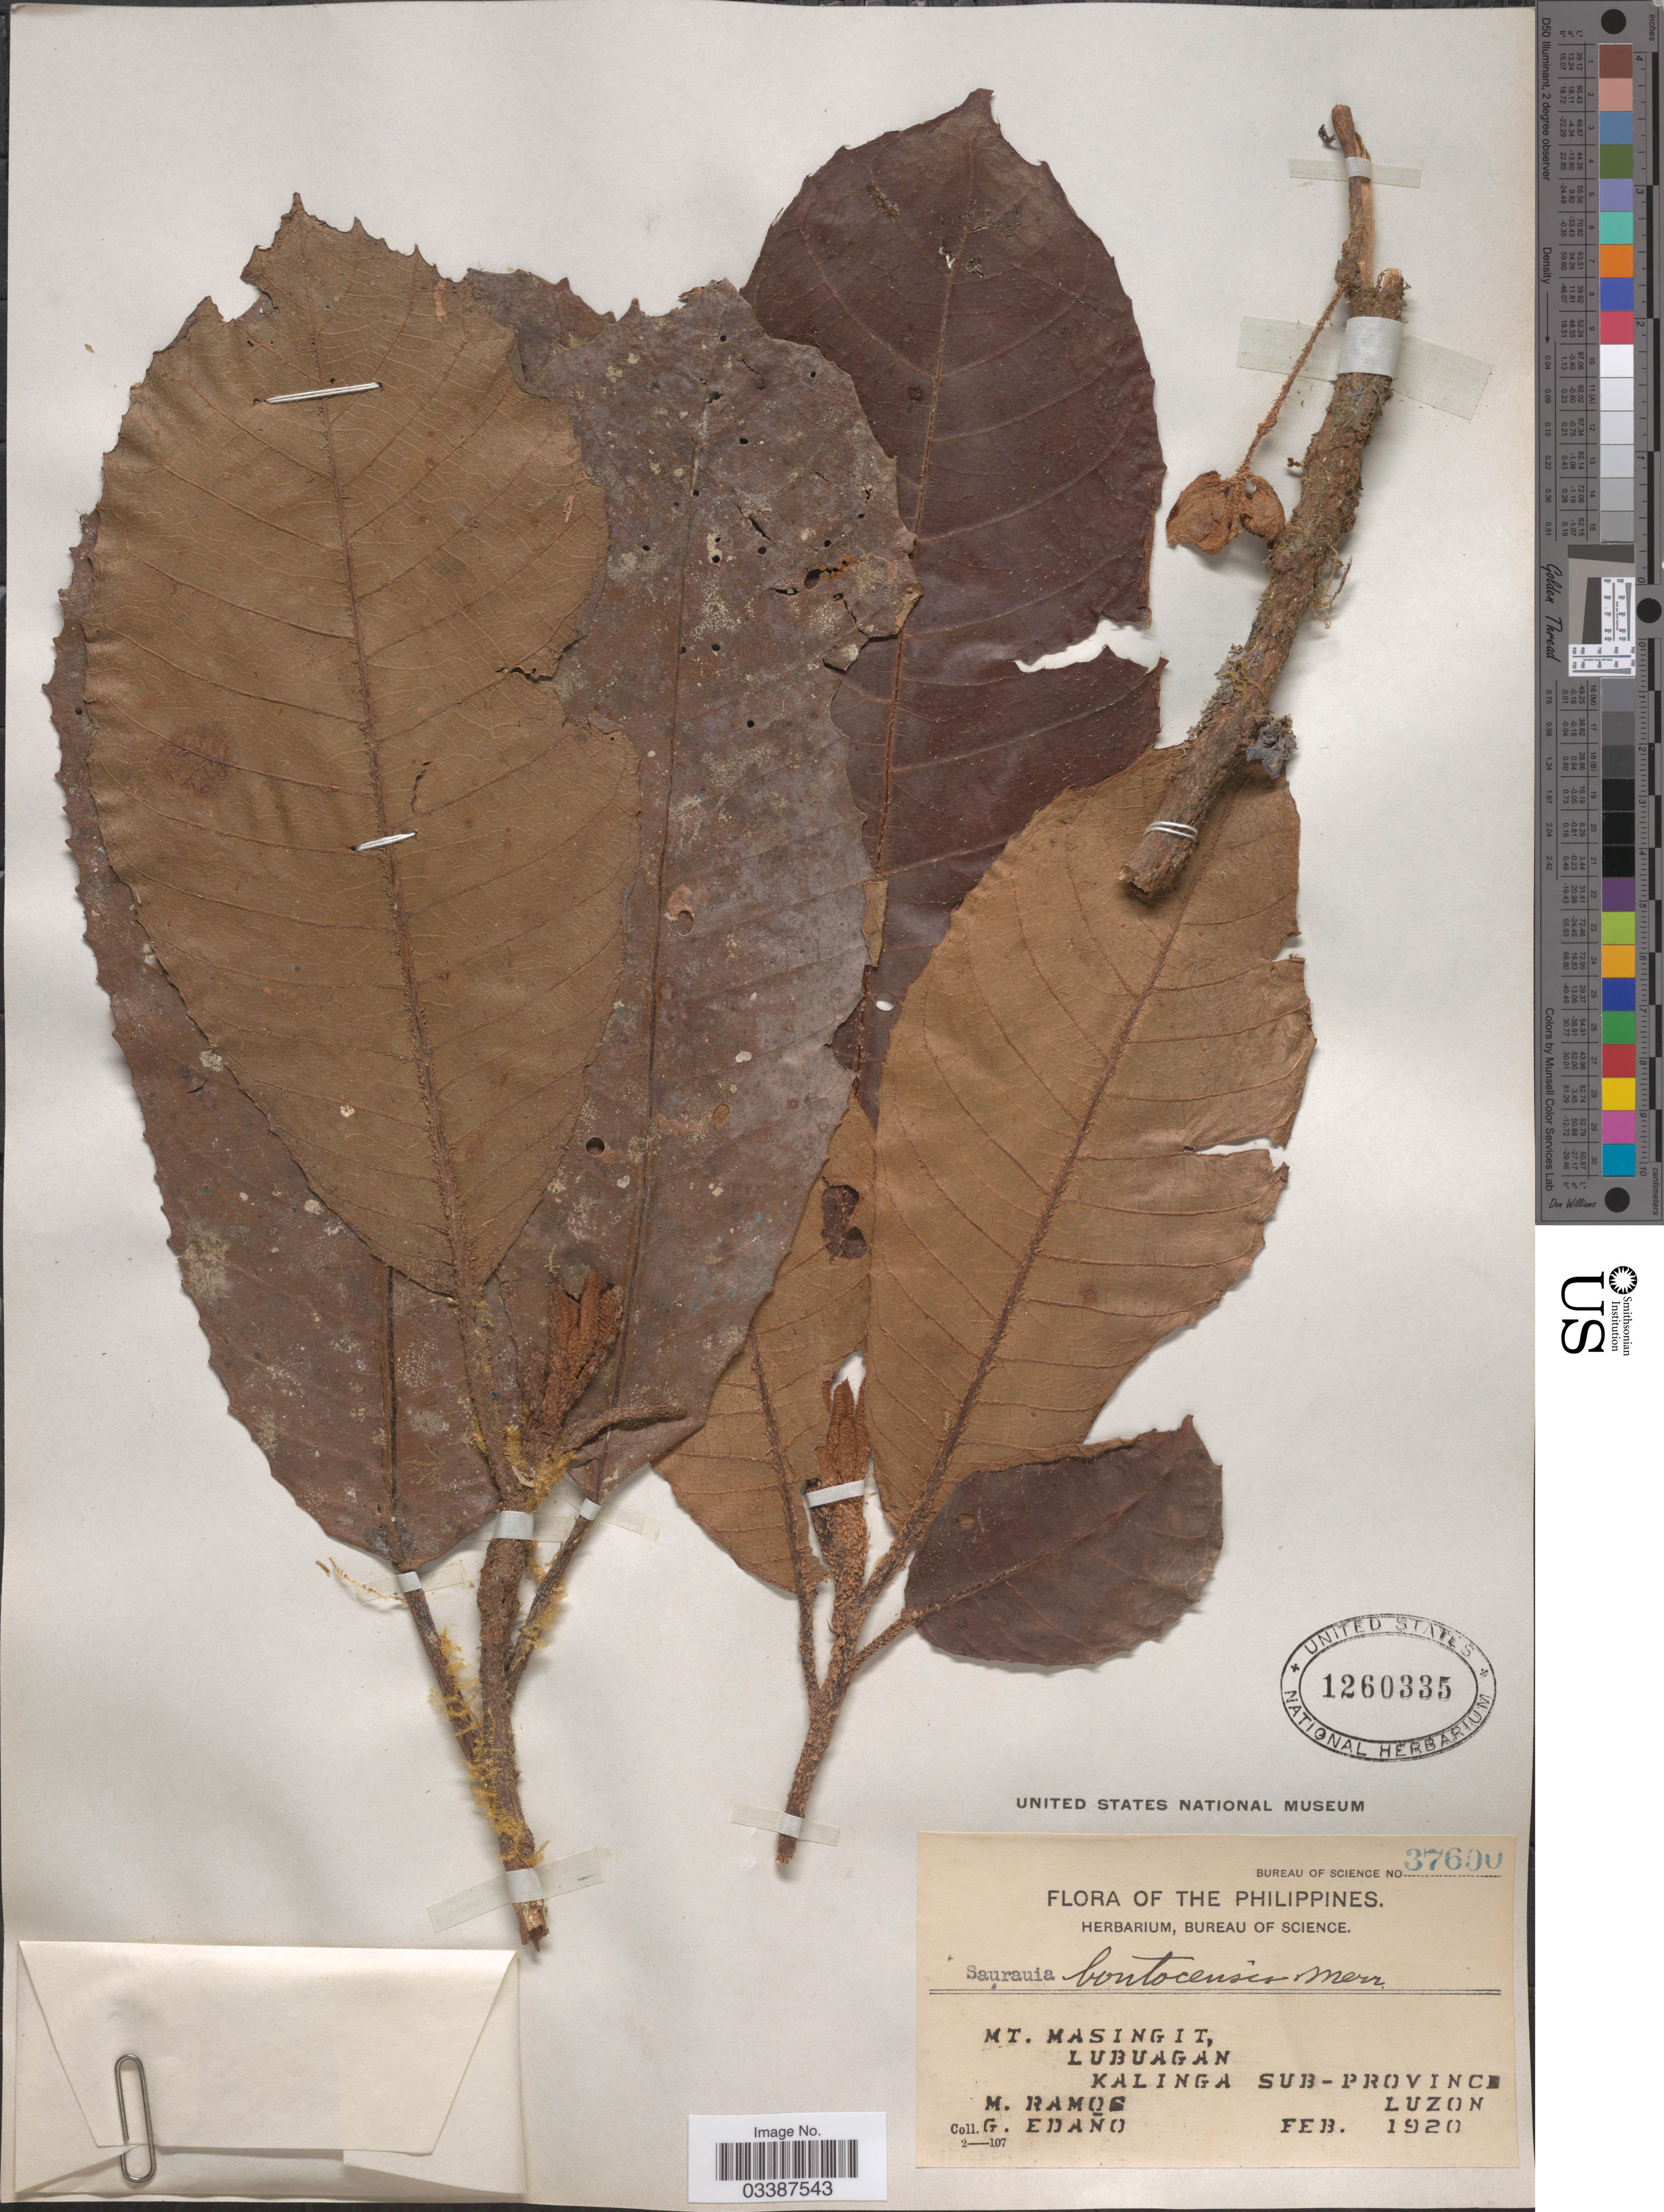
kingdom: Plantae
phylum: Tracheophyta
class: Magnoliopsida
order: Ericales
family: Actinidiaceae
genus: Saurauia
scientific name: Saurauia bontocensis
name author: Merr.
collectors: M. Ramos & G. Edaño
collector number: Bureau of Science 37600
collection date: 1920-02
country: Philippines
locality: Mt. Masingit, Lubuagan, Kalinga Sub-Province, Luzon.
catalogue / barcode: US 1260335